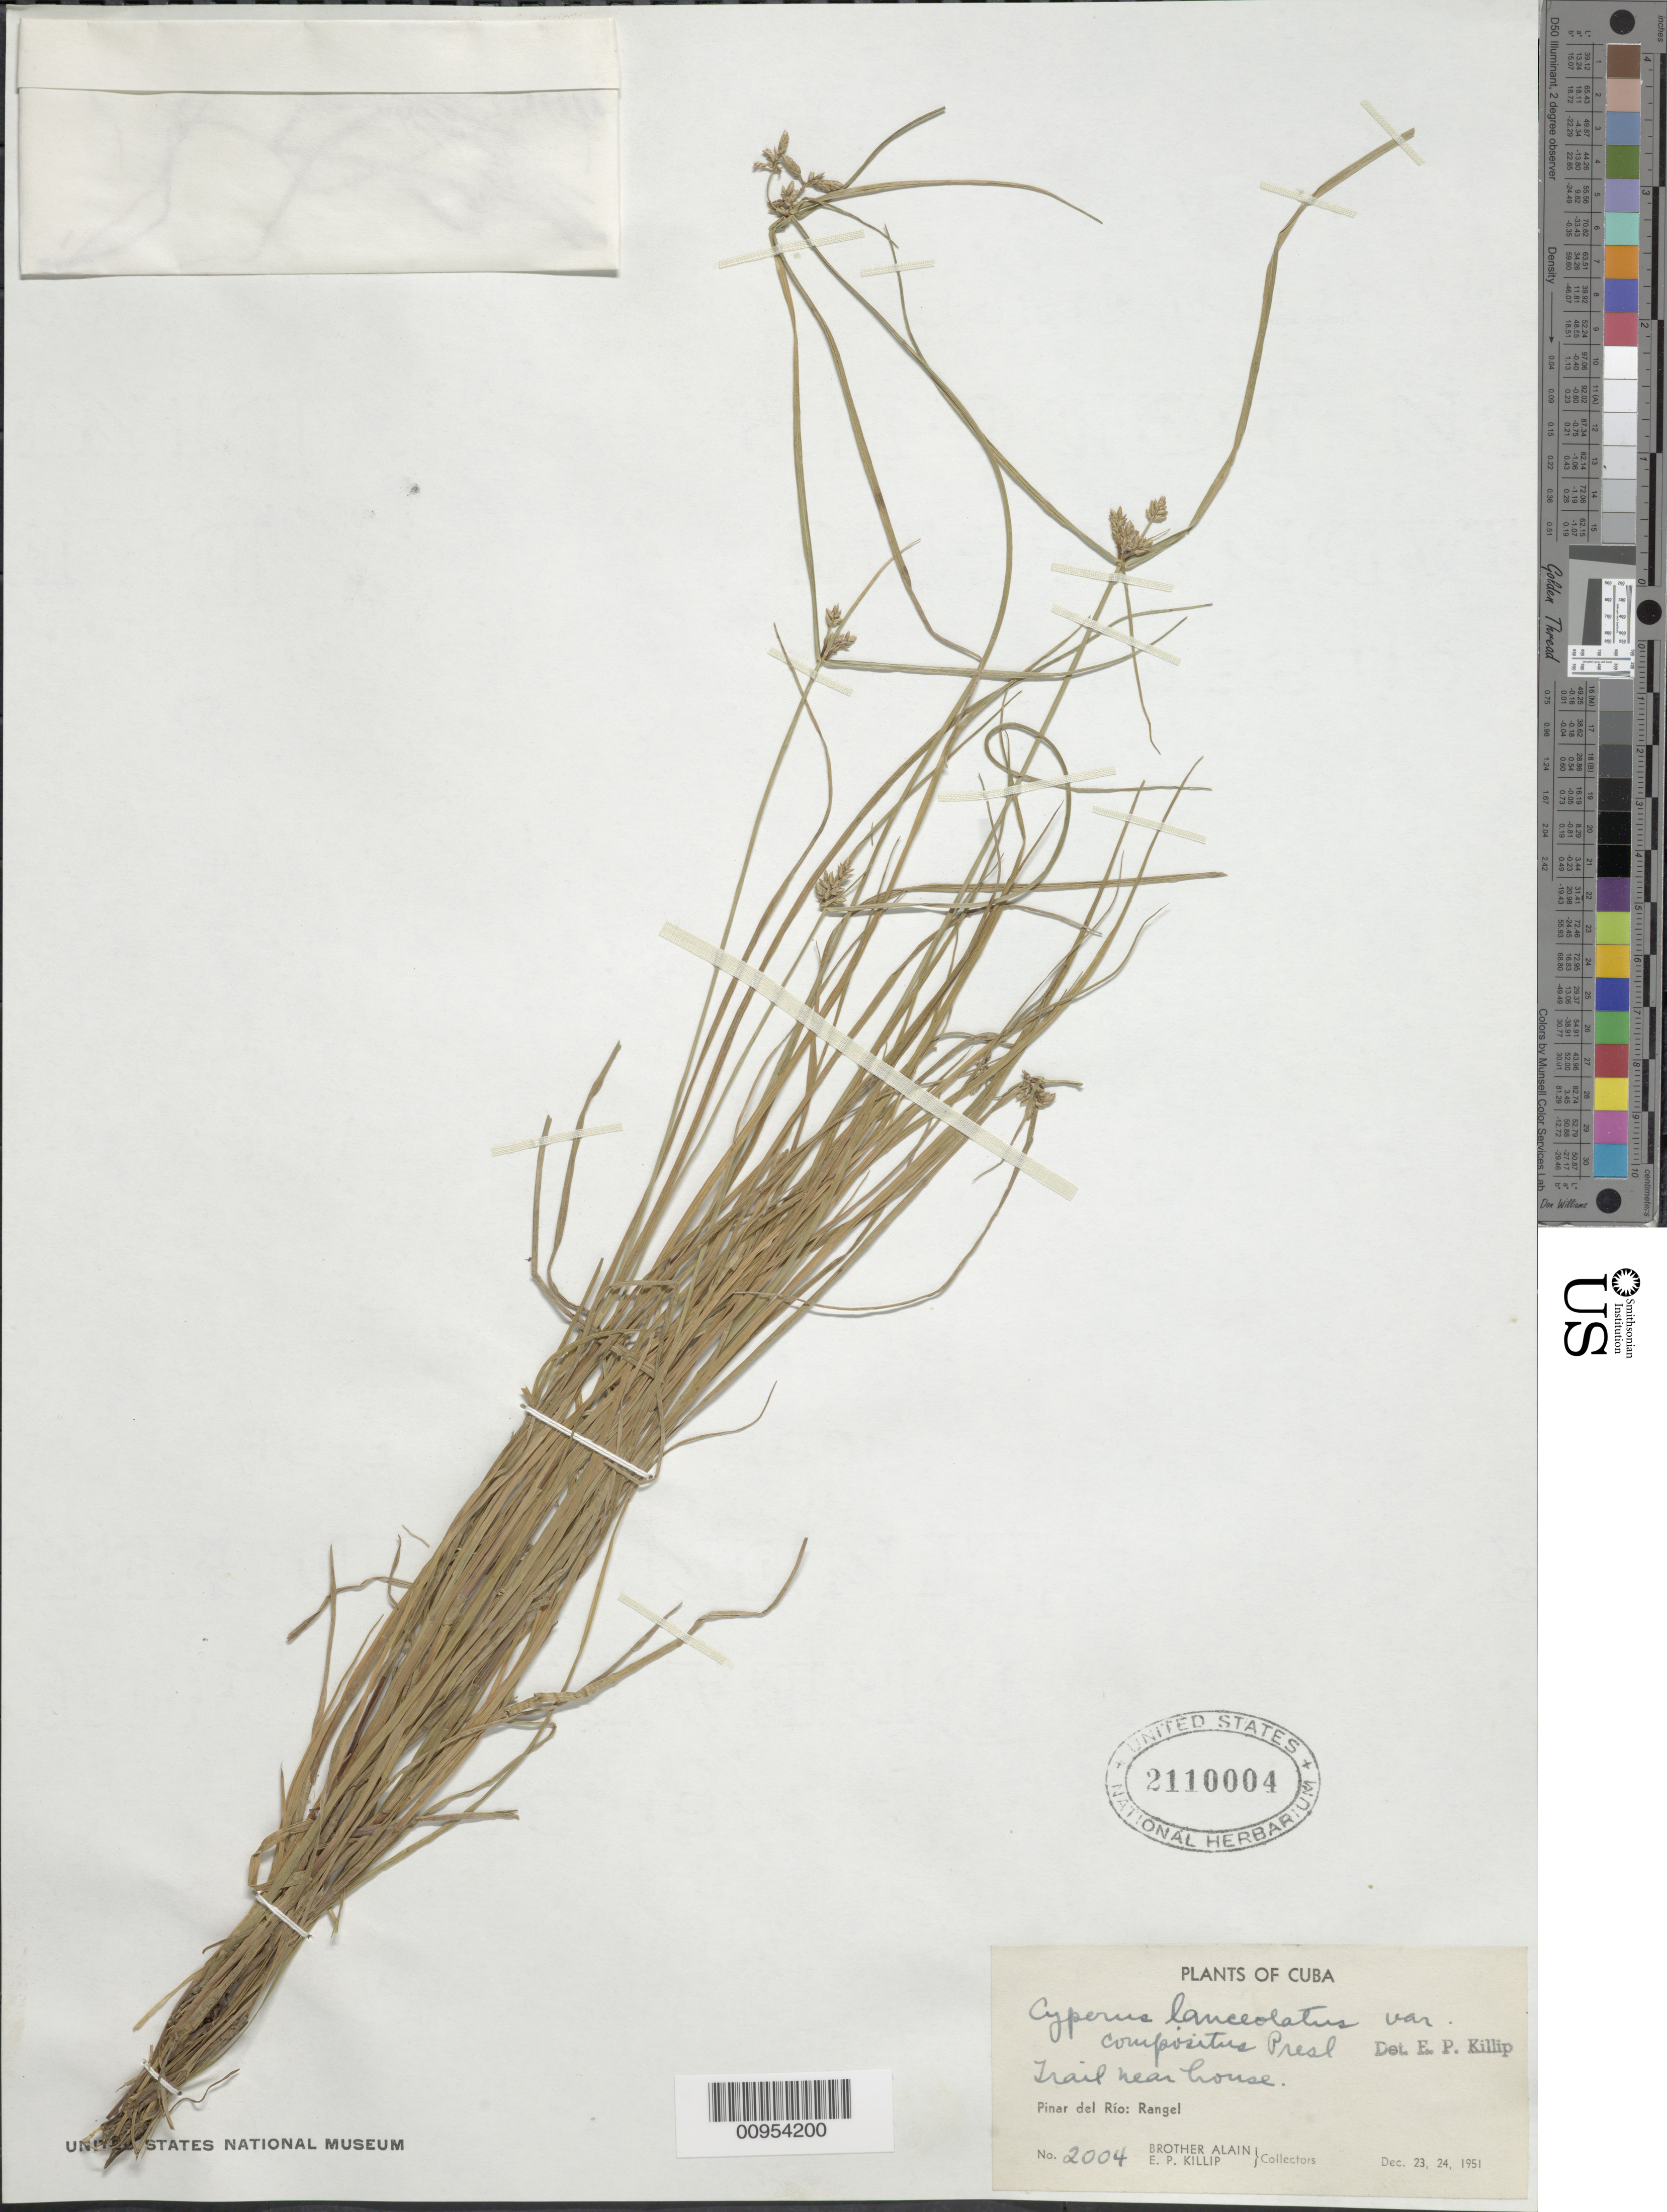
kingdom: Plantae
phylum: Tracheophyta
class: Liliopsida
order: Poales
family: Cyperaceae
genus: Cyperus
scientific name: Cyperus lanceolatus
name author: Poir.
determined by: Killip, Ellsworth P.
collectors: A. H. Liogier & E. P. Killip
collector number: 2004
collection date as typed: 23 Dec 1951 to 24 Dec 1951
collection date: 1951-12-23/1951-12-24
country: Cuba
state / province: Pinar del Rio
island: Cuba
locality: Trail near house, Rangel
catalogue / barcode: US 2110004